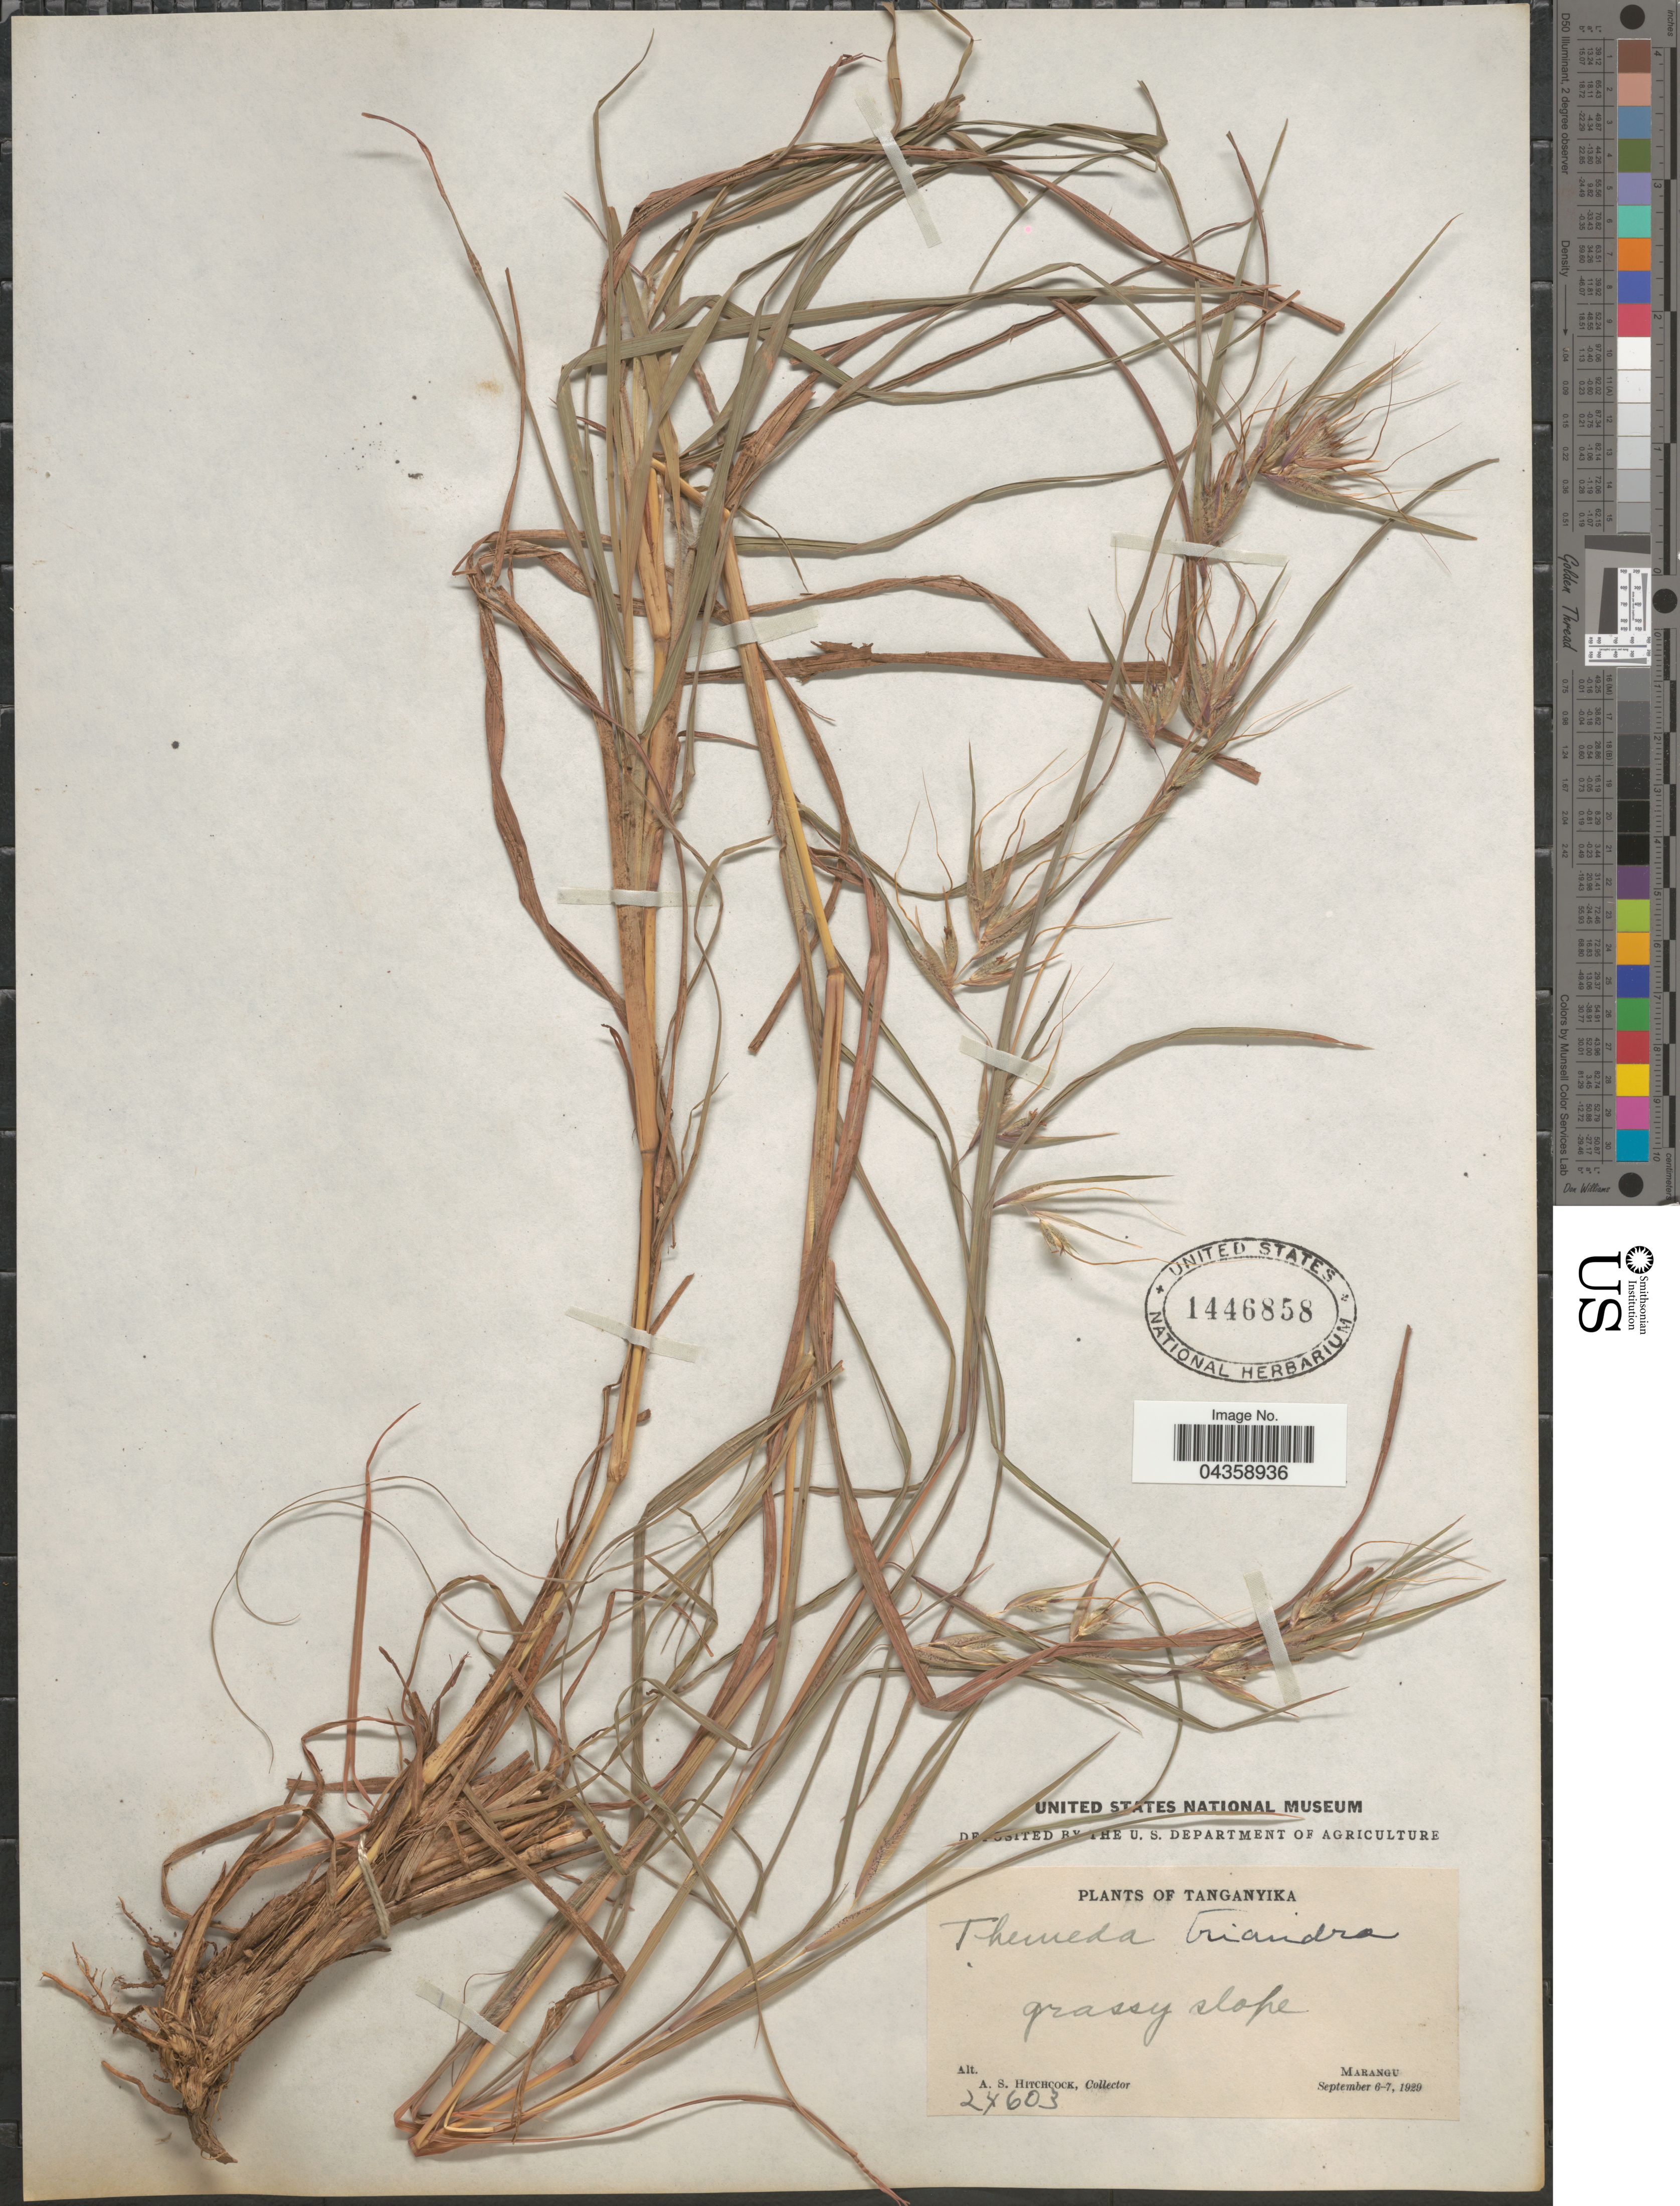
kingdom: Plantae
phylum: Tracheophyta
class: Liliopsida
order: Poales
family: Poaceae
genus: Themeda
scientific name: Themeda triandra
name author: Forssk.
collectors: A. S. Hitchcock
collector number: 24603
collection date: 1929-09-06/1929-09-07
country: Tanzania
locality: Tanganyika. Grassy slope. Marangu.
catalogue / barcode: US 1446858